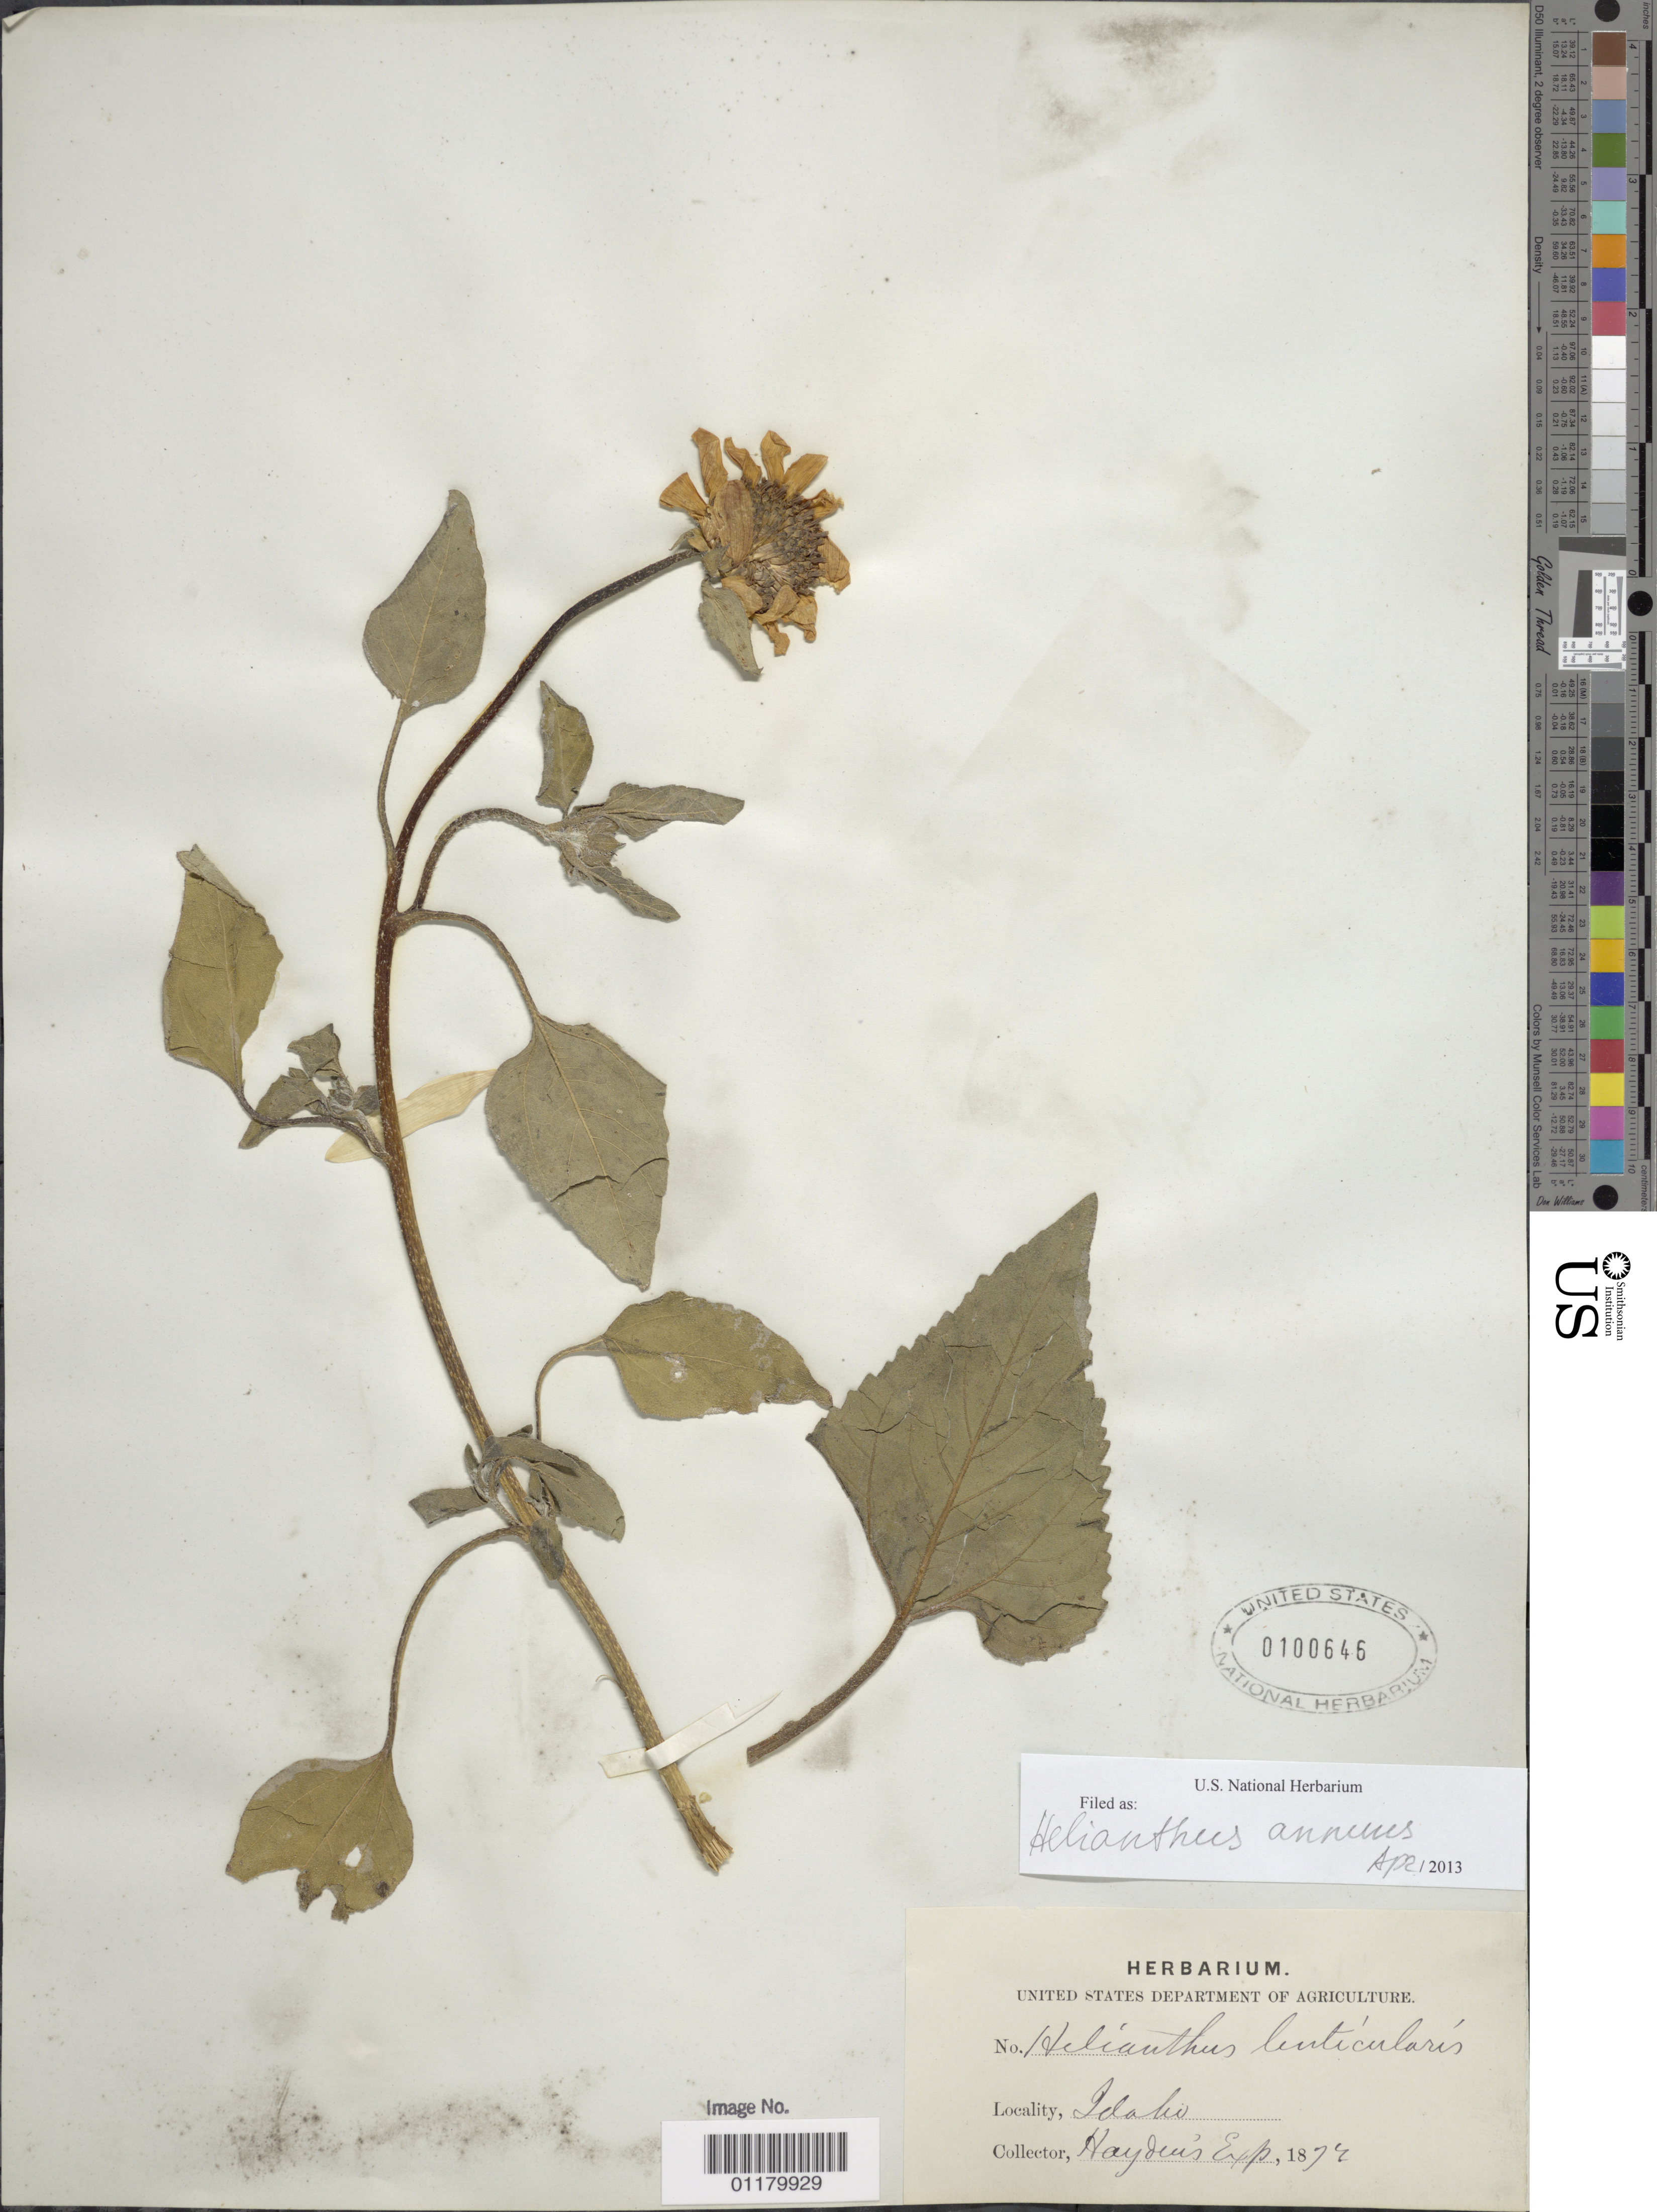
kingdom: Plantae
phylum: Tracheophyta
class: Magnoliopsida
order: Asterales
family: Asteraceae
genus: Helianthus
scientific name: Helianthus annuus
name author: L.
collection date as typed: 1872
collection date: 1872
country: United States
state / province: Idaho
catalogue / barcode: US 100646